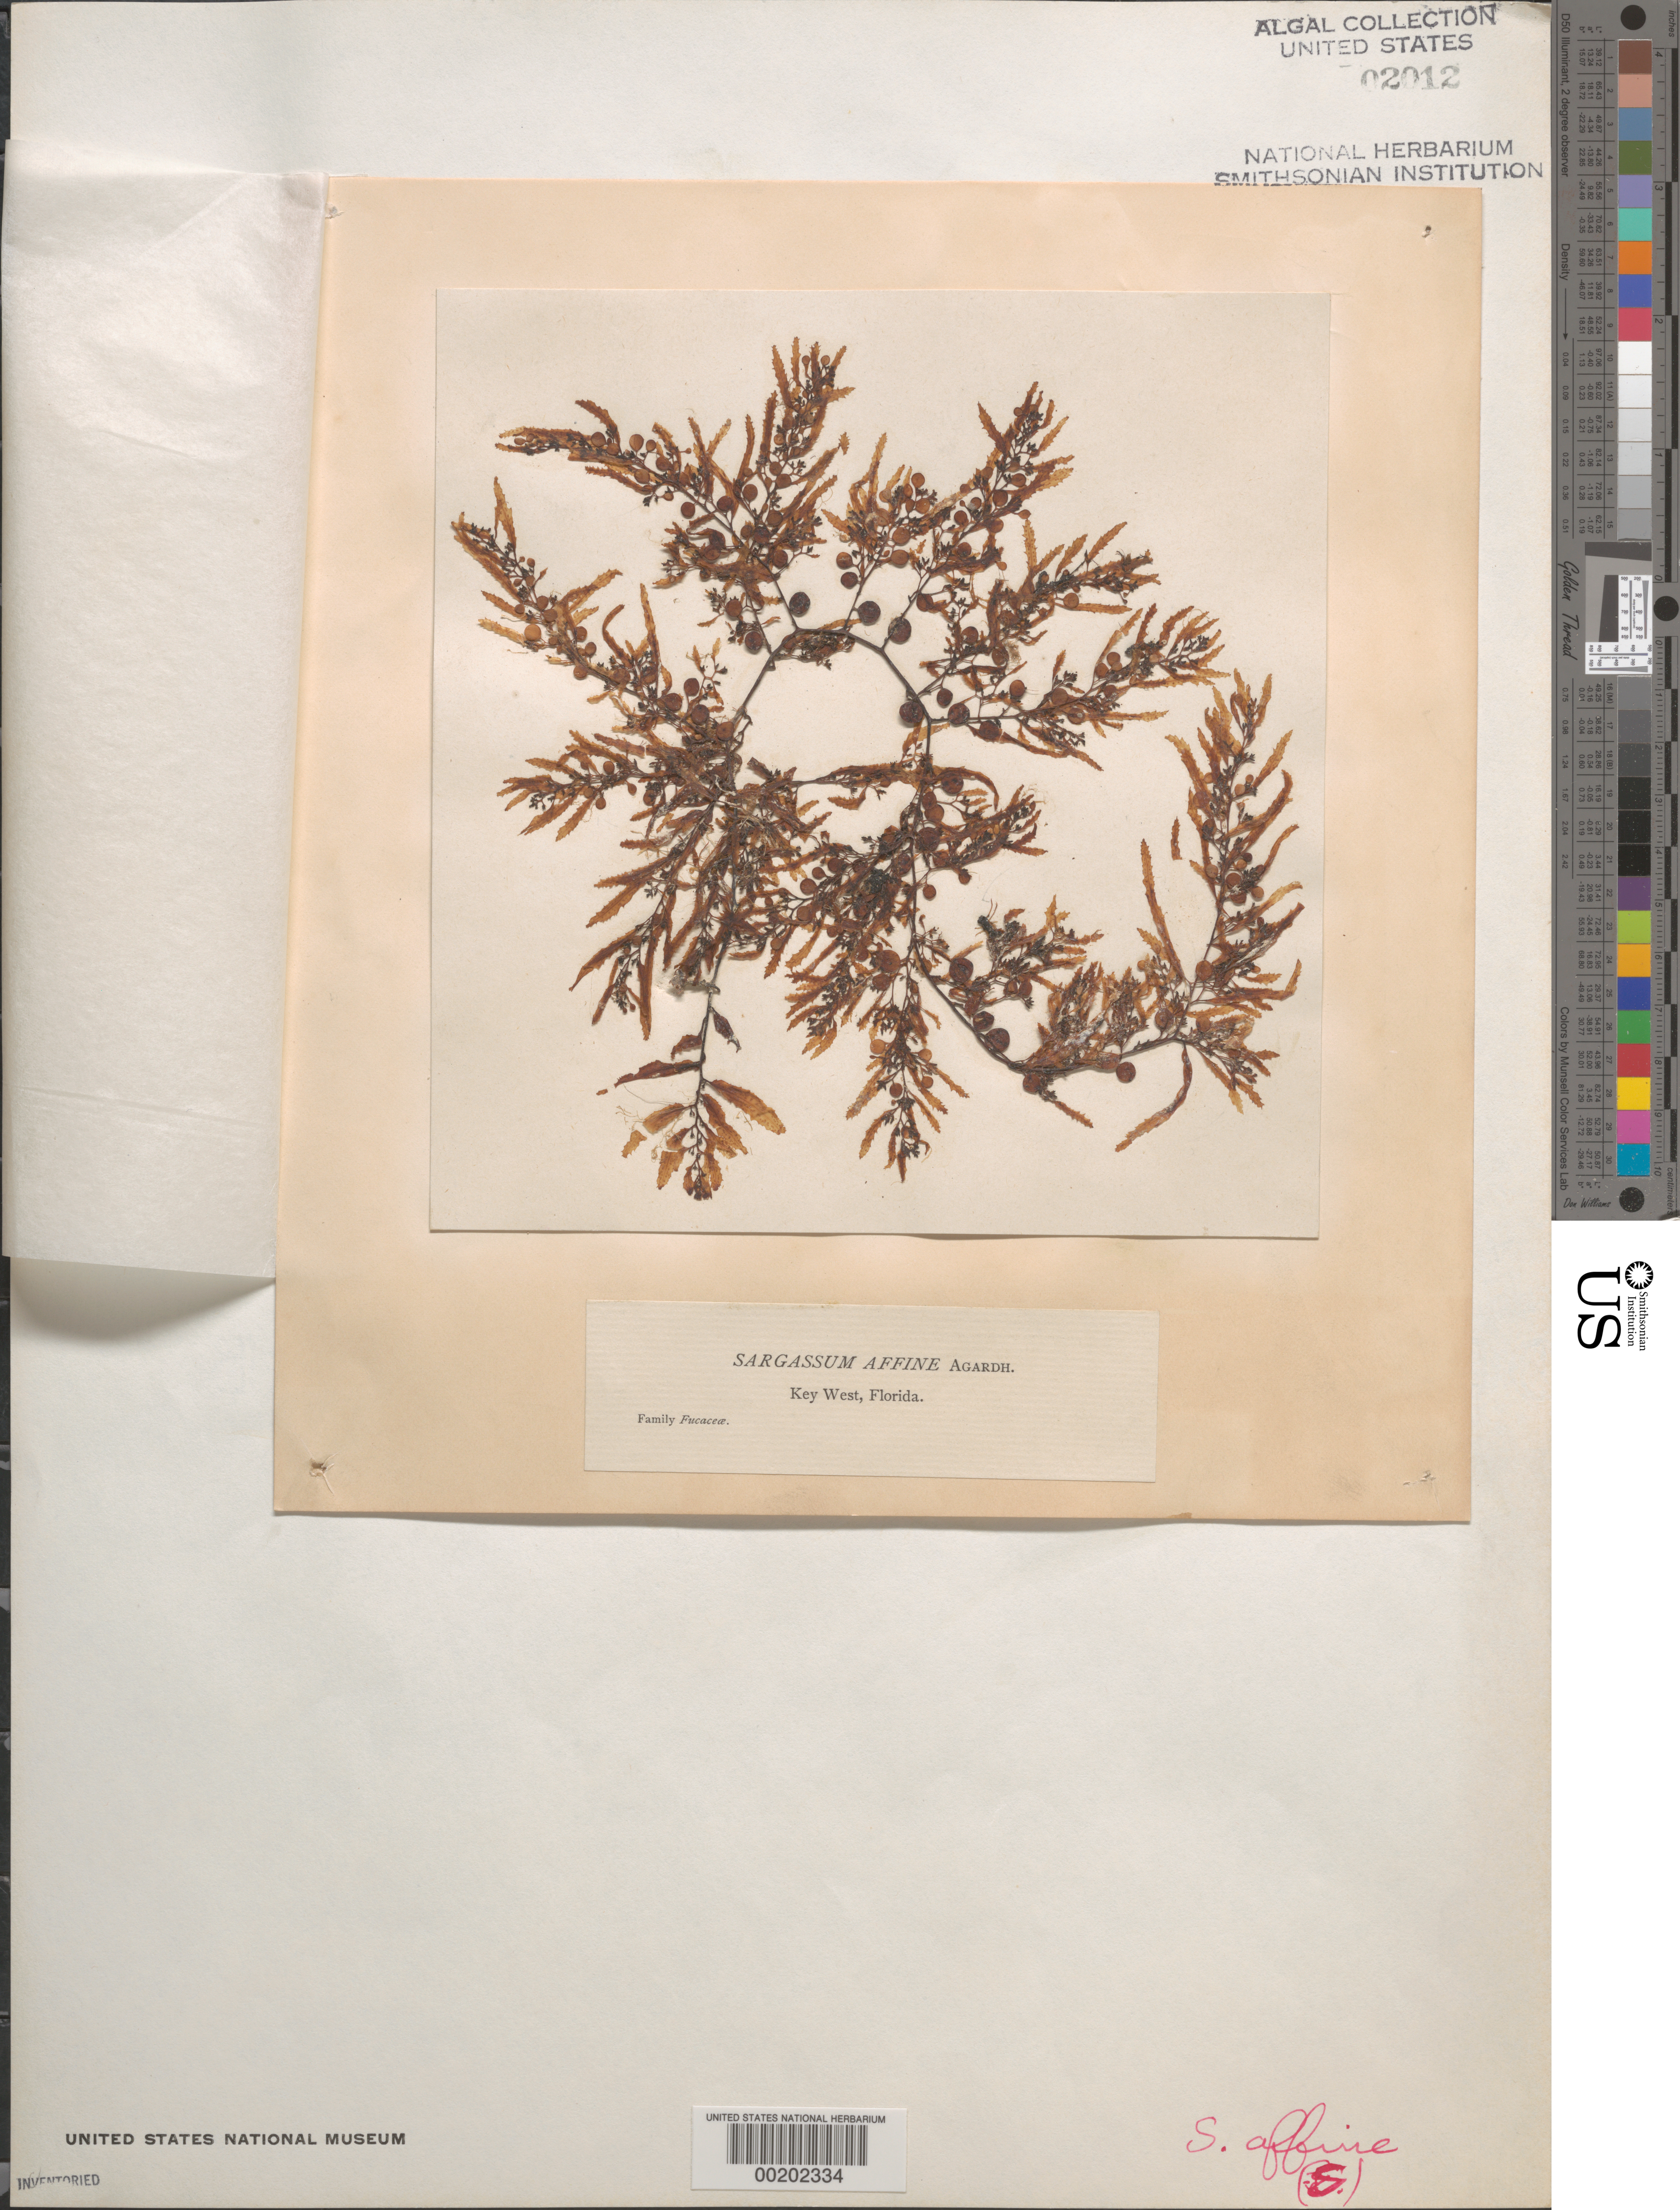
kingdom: Chromista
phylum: Ochrophyta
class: Phaeophyceae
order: Fucales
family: Sargassaceae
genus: Sargassum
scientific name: Sargassum filipendula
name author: C. Agardh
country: United States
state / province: Florida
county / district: Monroe County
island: Key West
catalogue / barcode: US 2012